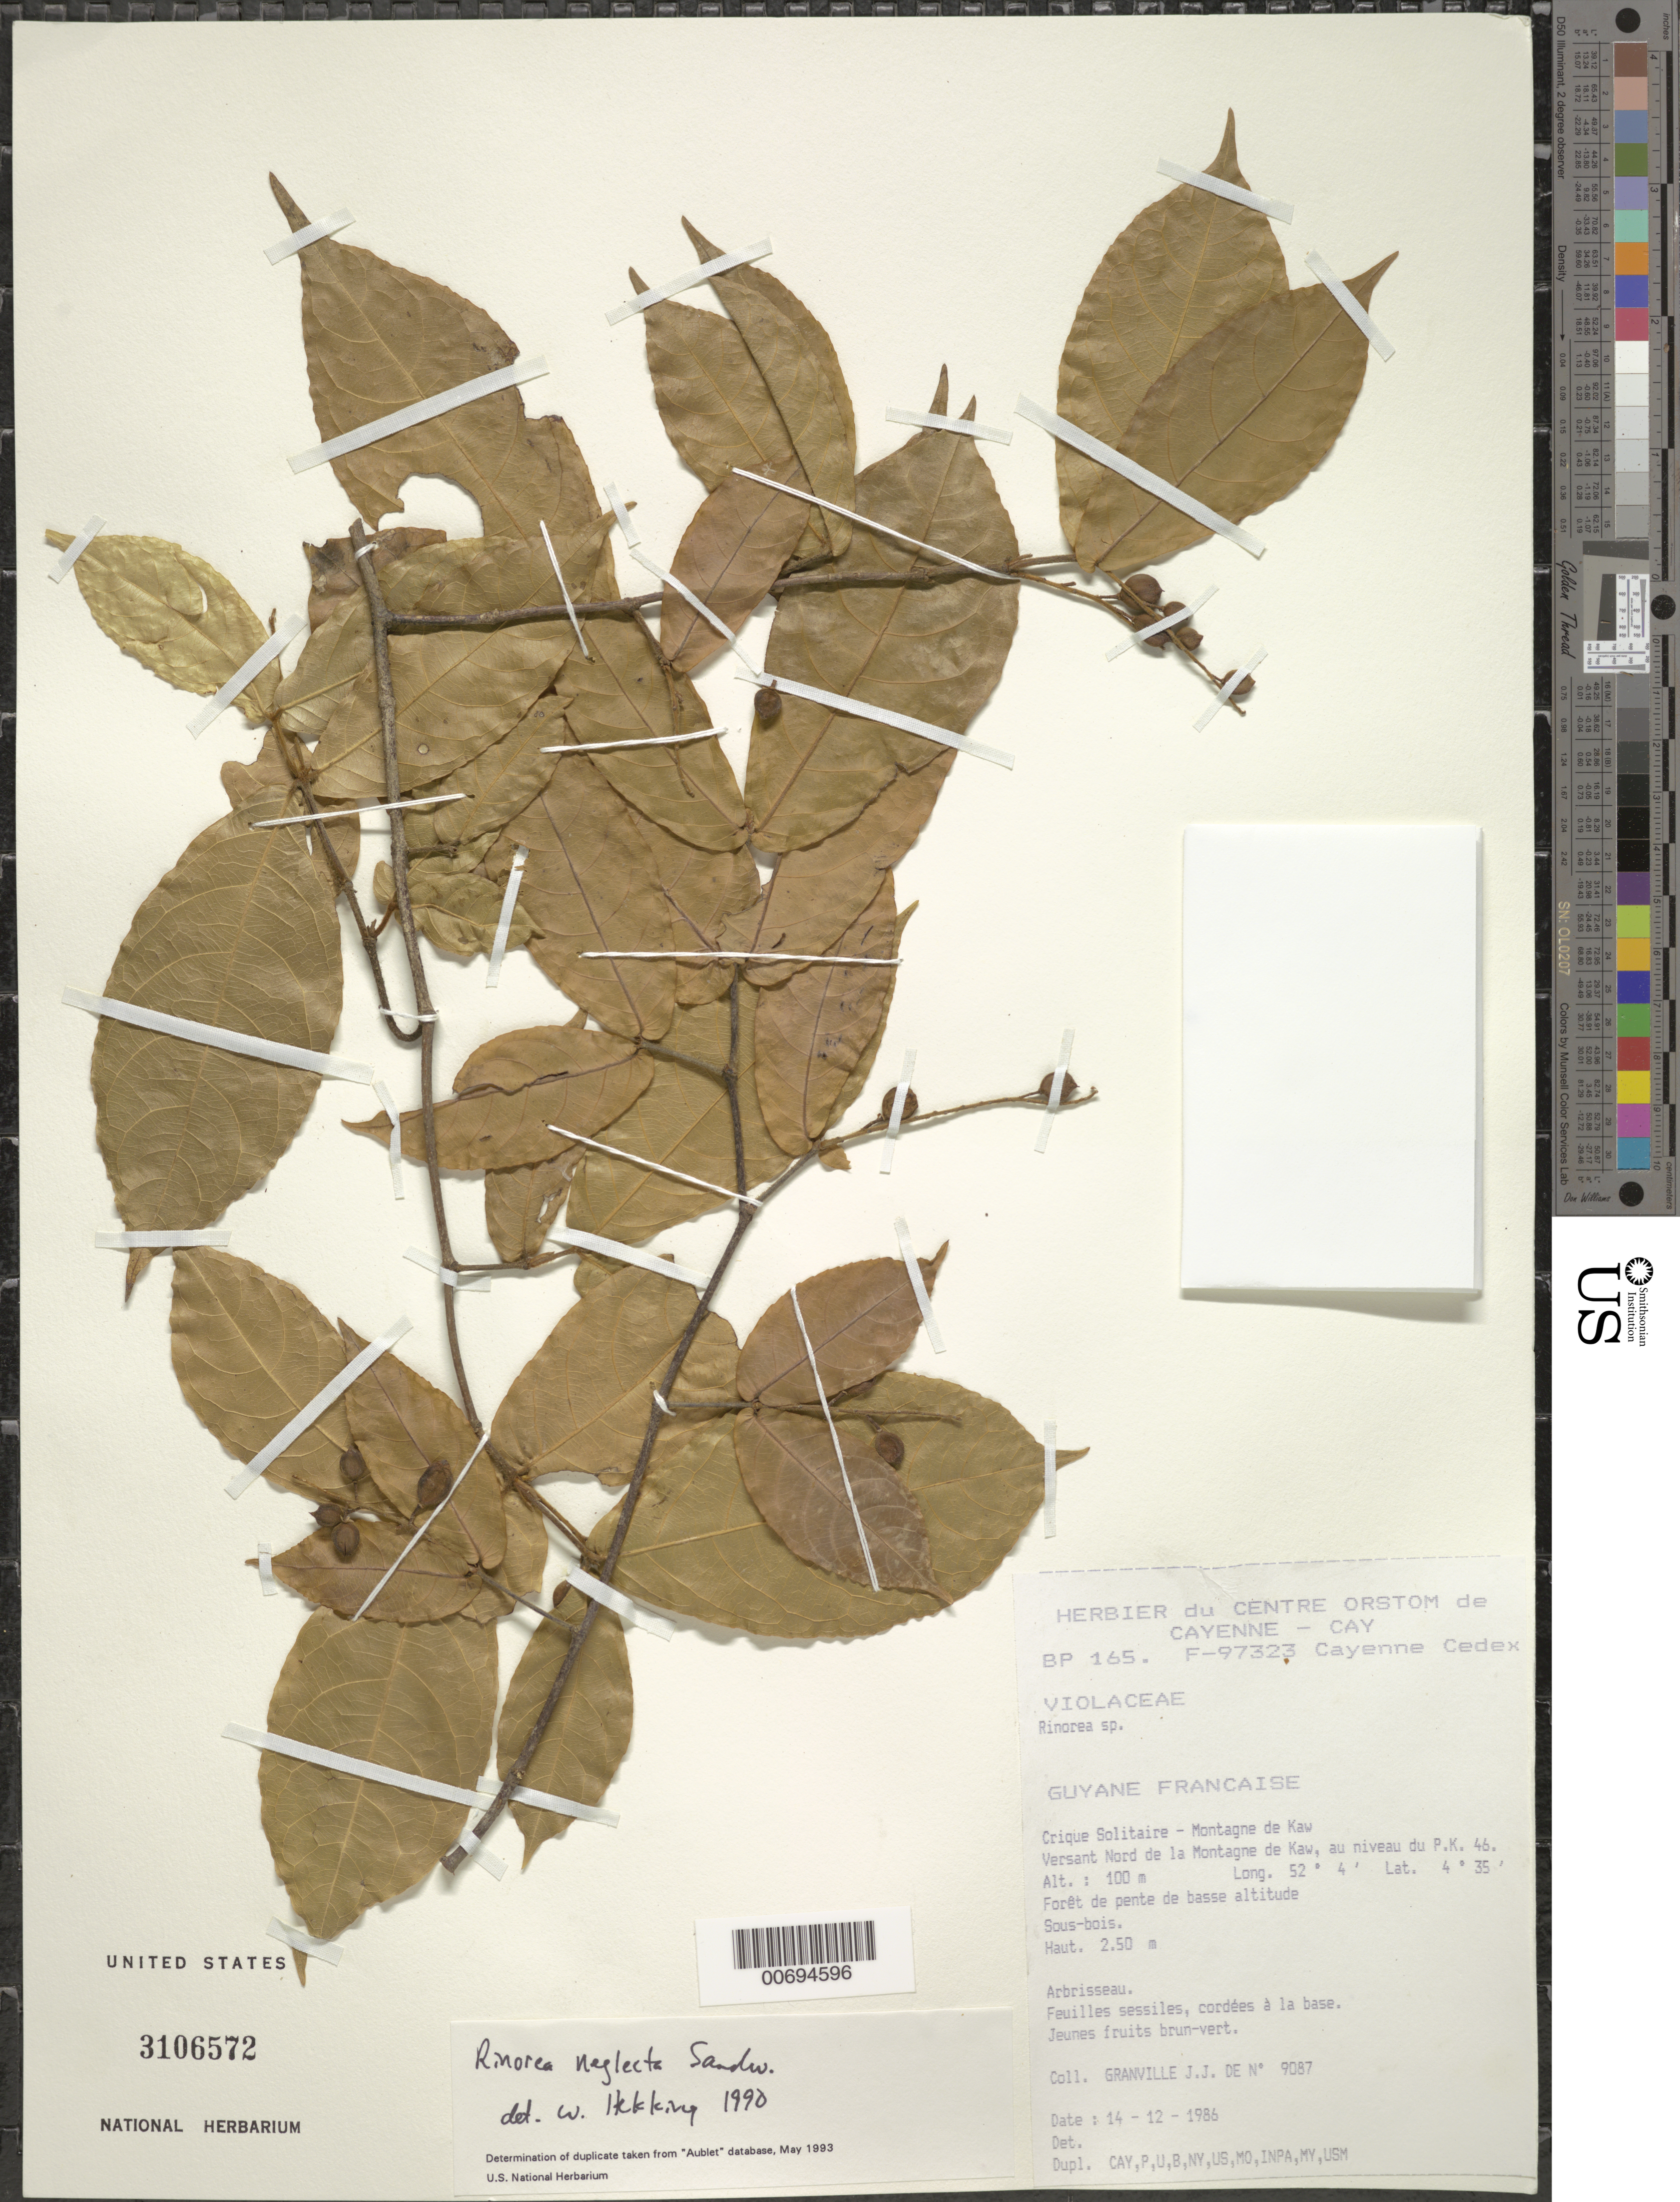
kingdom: Plantae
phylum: Tracheophyta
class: Magnoliopsida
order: Malpighiales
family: Violaceae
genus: Rinorea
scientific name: Rinorea neglecta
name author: Sandwith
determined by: Hekking, W. H. A.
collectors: J.-J. de Granville et al.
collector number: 9087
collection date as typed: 14-Dec-86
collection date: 1986-12-14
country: French Guiana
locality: Crique Solitaire, Montagne de Kaw, route de Kaw, PK 46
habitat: Forêt de pente de basse altitude. Sous bois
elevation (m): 100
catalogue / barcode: US 3106572